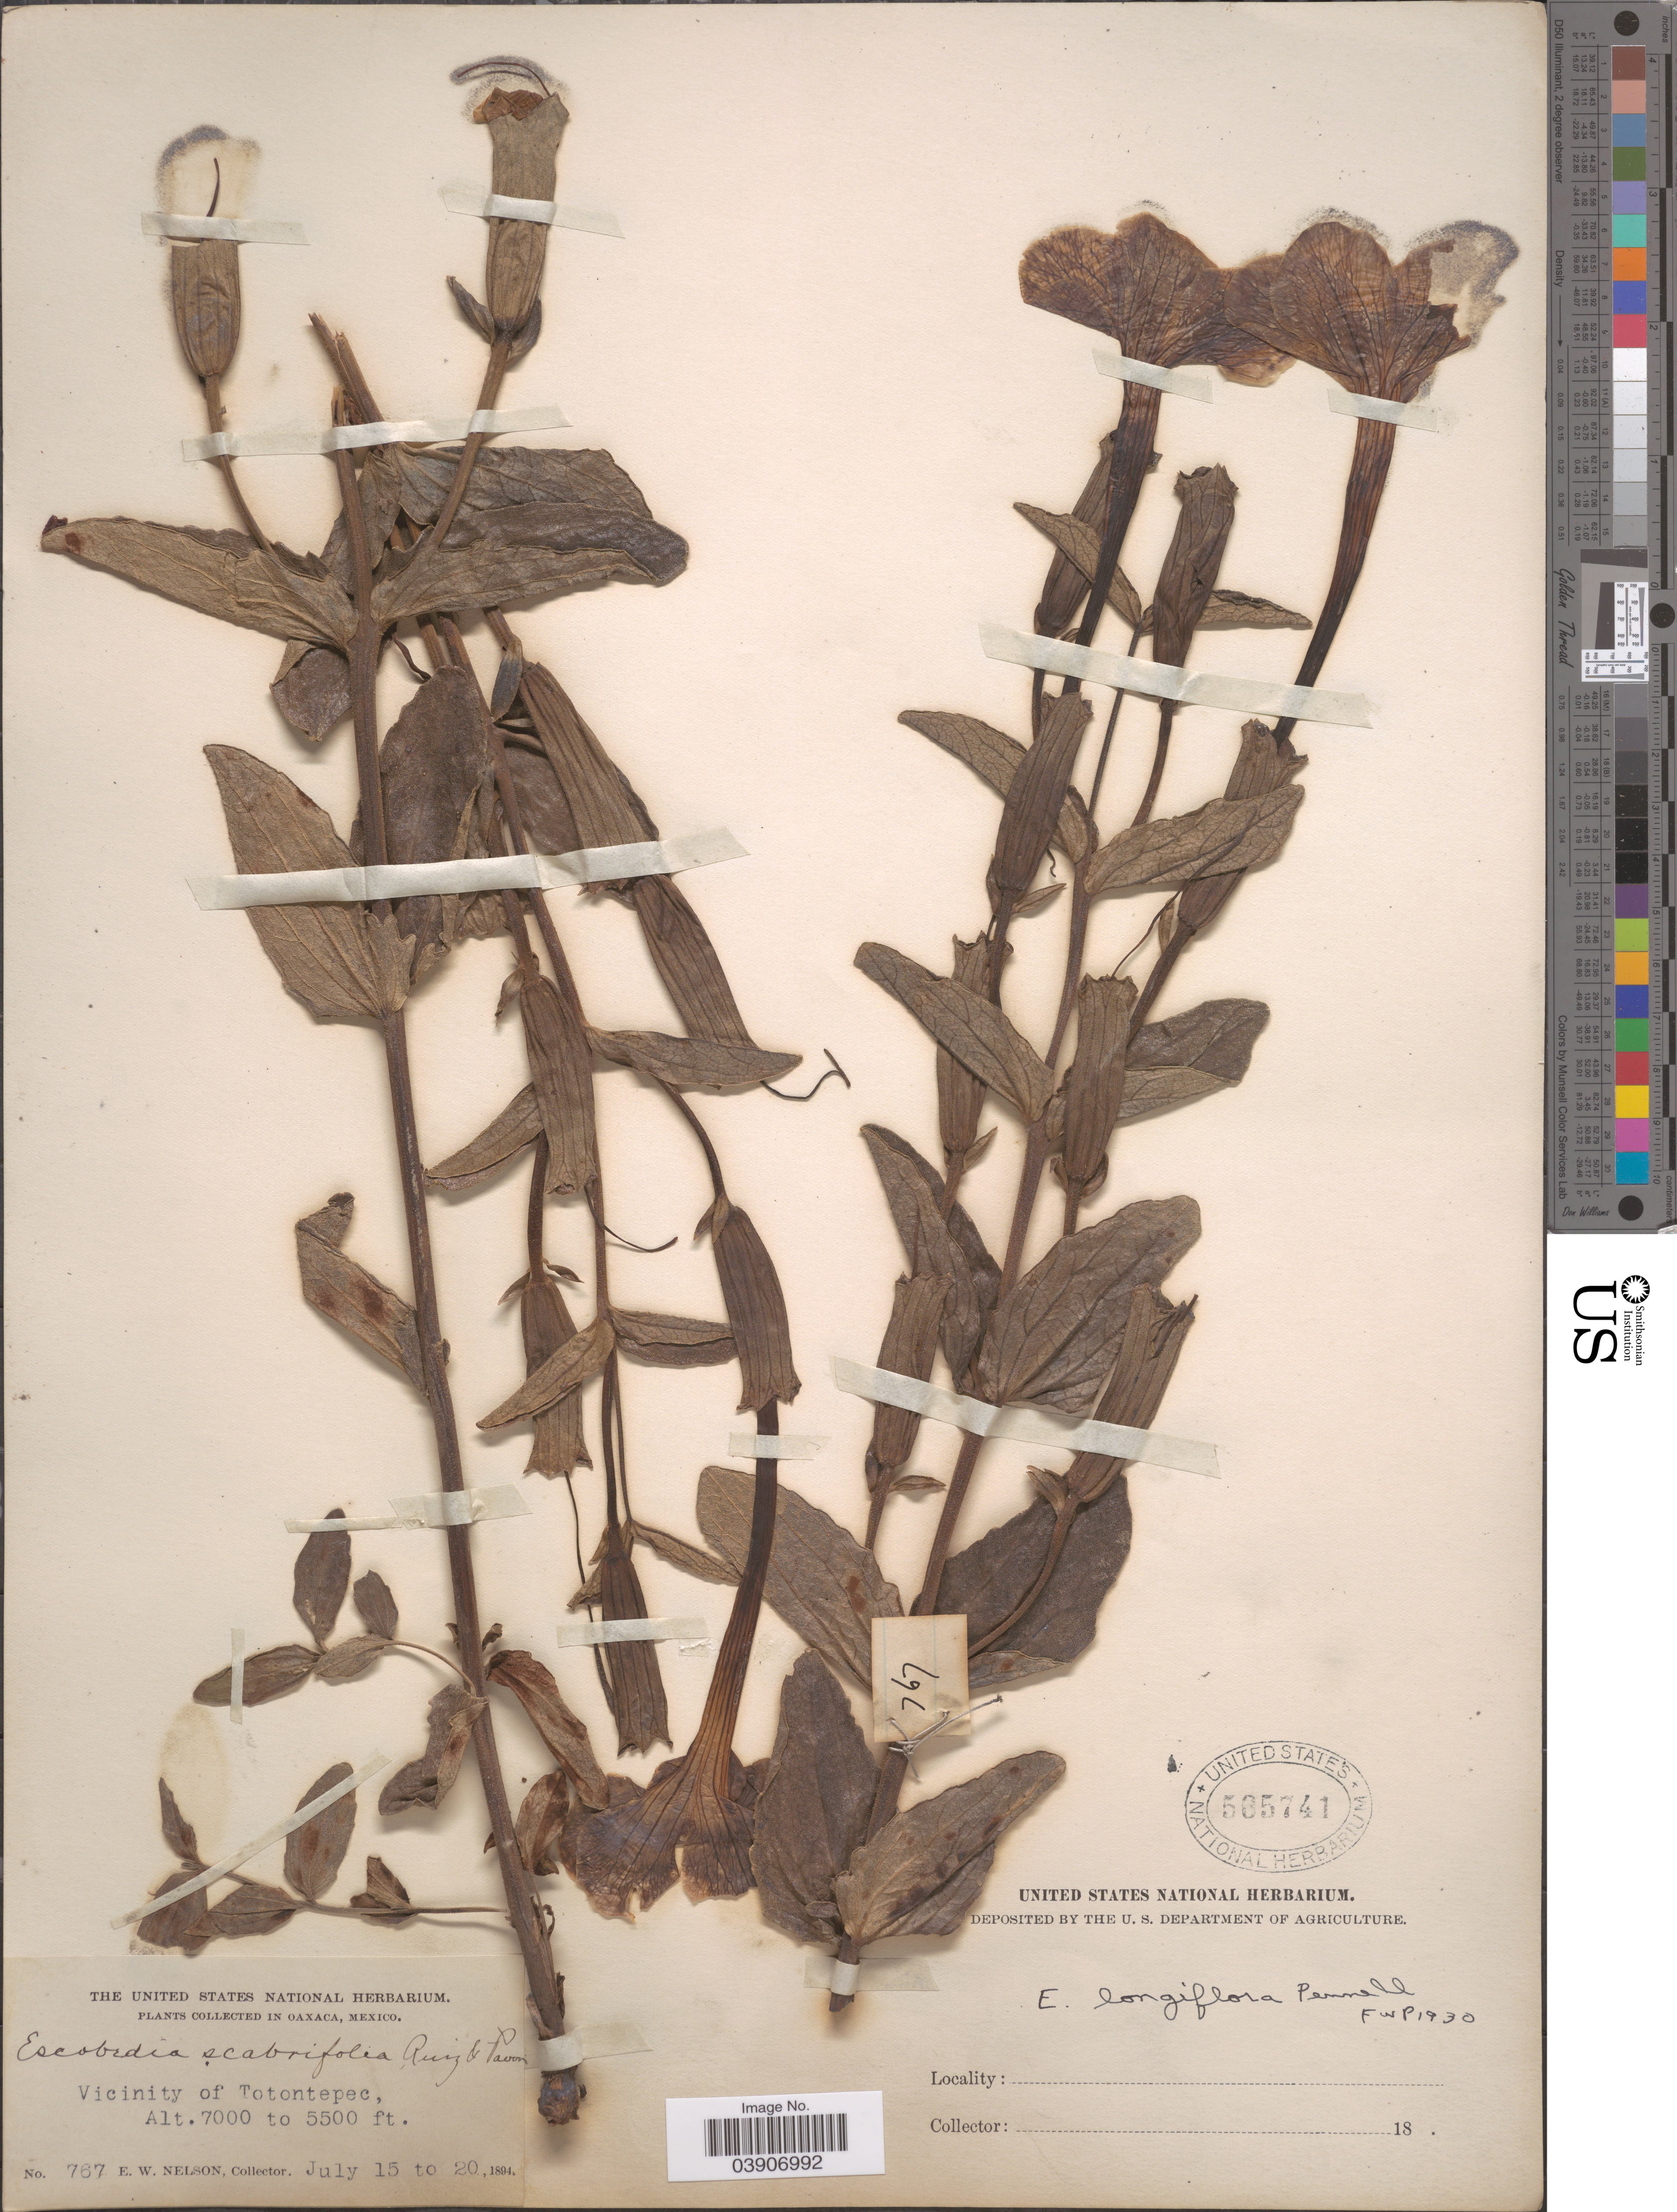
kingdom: Plantae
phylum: Tracheophyta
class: Magnoliopsida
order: Lamiales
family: Orobanchaceae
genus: Escobedia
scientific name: Escobedia longiflora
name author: Pennell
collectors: E. W. Nelson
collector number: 767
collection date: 1894-07-15/1894-07-20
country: Mexico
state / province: Oaxaca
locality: Vicinity of Totontepec.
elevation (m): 1676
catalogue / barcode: US 565741